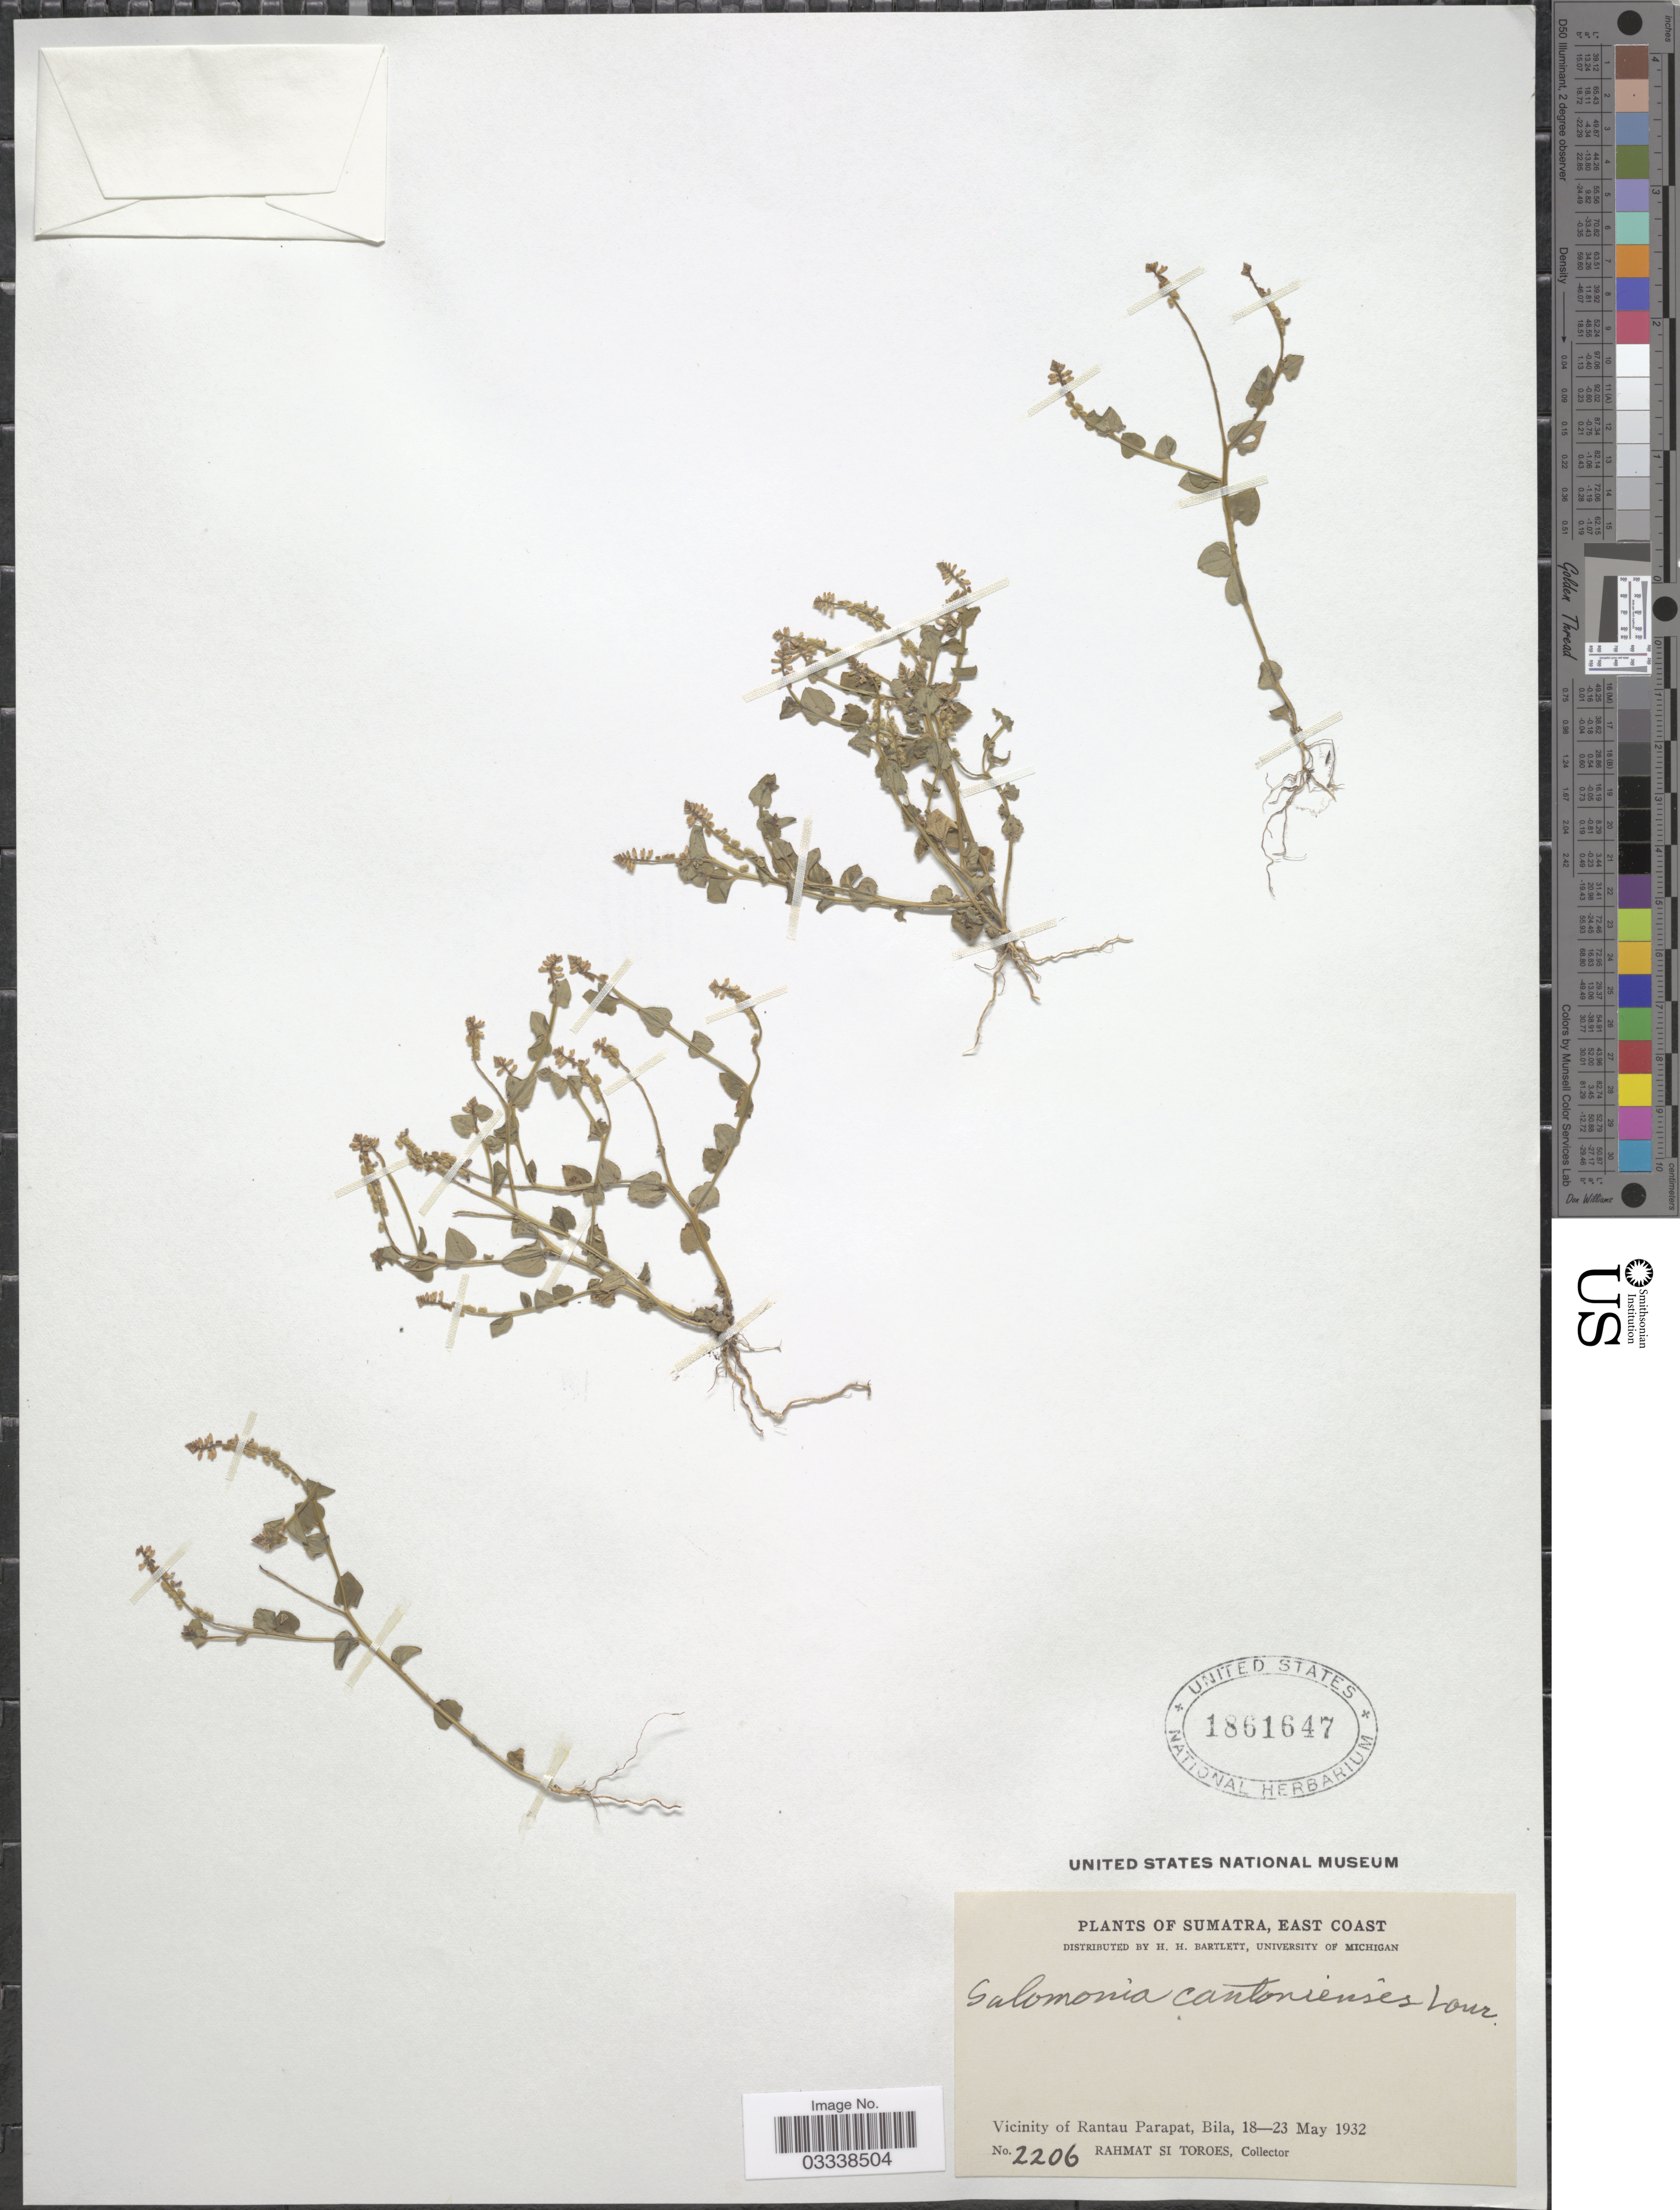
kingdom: Plantae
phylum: Tracheophyta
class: Magnoliopsida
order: Fabales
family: Polygalaceae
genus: Salomonia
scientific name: Salomonia cantoniensis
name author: Lour.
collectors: Rahmat Si Boeea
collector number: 2206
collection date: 1932-05-18/1932-05-23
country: Indonesia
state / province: Sumatra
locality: East Coast, Vicinity of Rantau Parapat, Bila.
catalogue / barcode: US 1861647